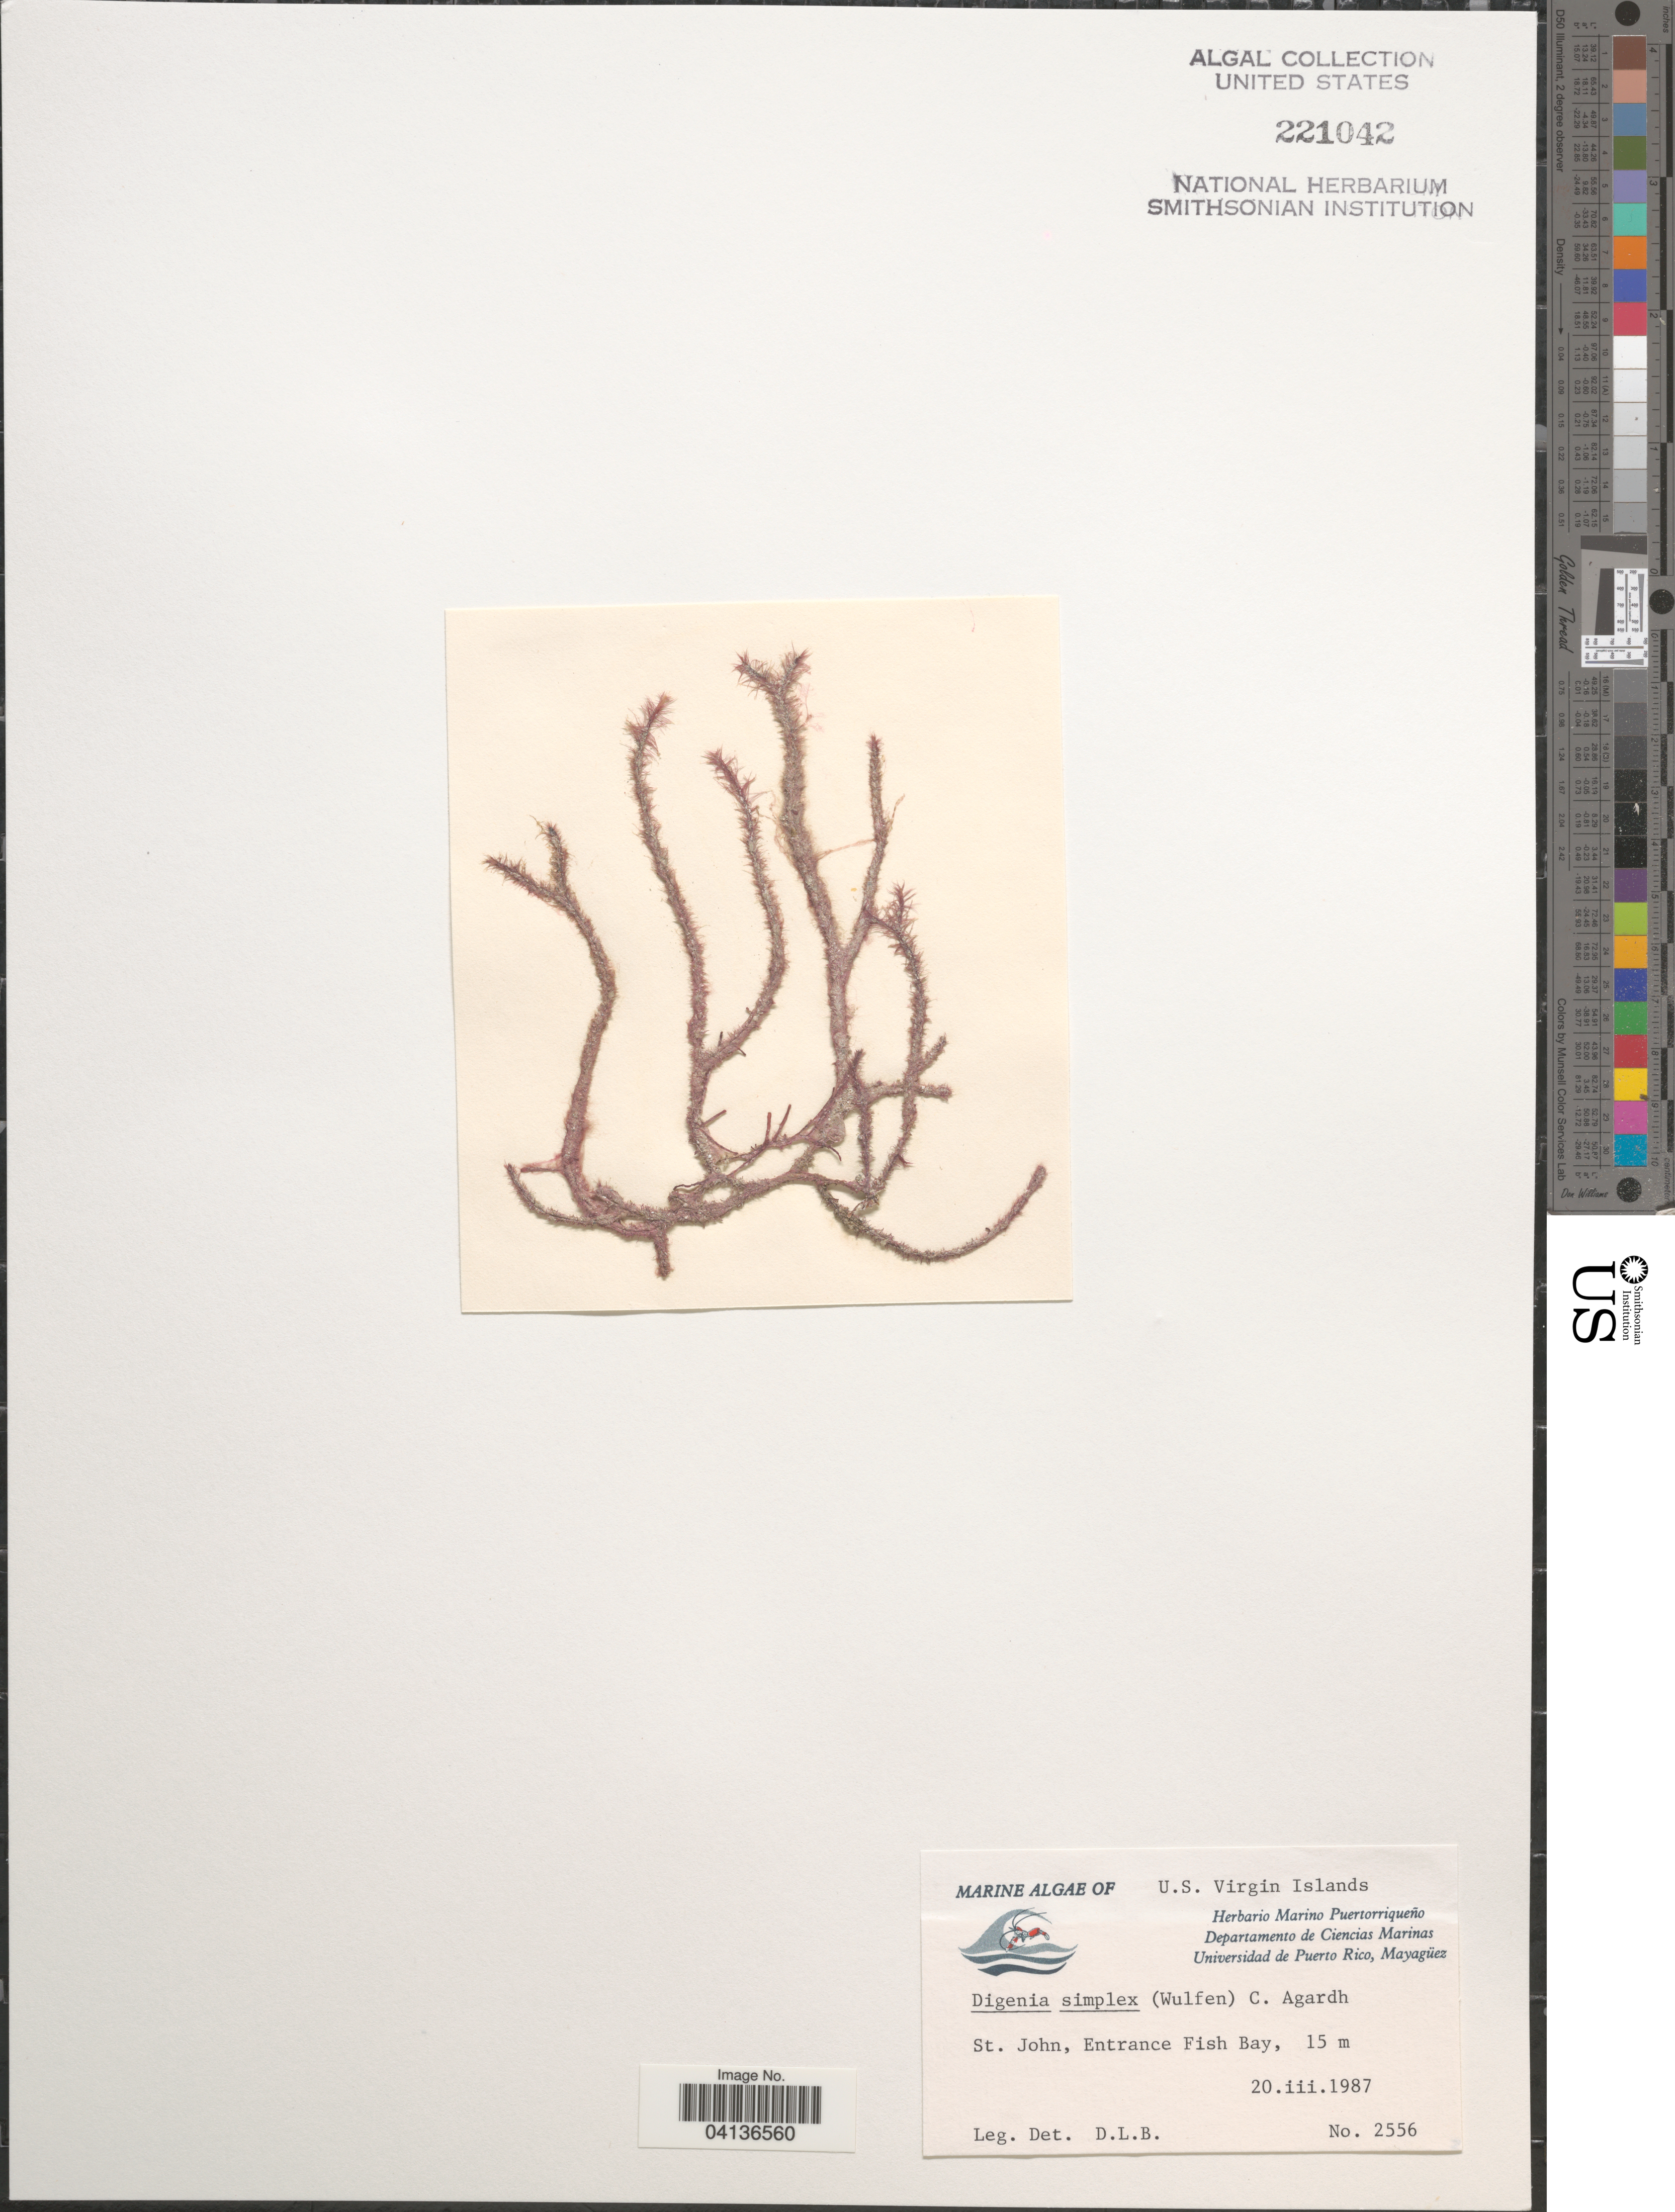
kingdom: Plantae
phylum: Rhodophyta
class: Florideophyceae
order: Ceramiales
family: Rhodomelaceae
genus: Digenea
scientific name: Digenea simplex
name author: (Wulfen) C. Agardh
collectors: D. L. B.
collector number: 2556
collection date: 1987-03-20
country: U.S. Virgin Islands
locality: St. John, Entrance Fish Bay.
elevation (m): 15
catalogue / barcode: US 221042